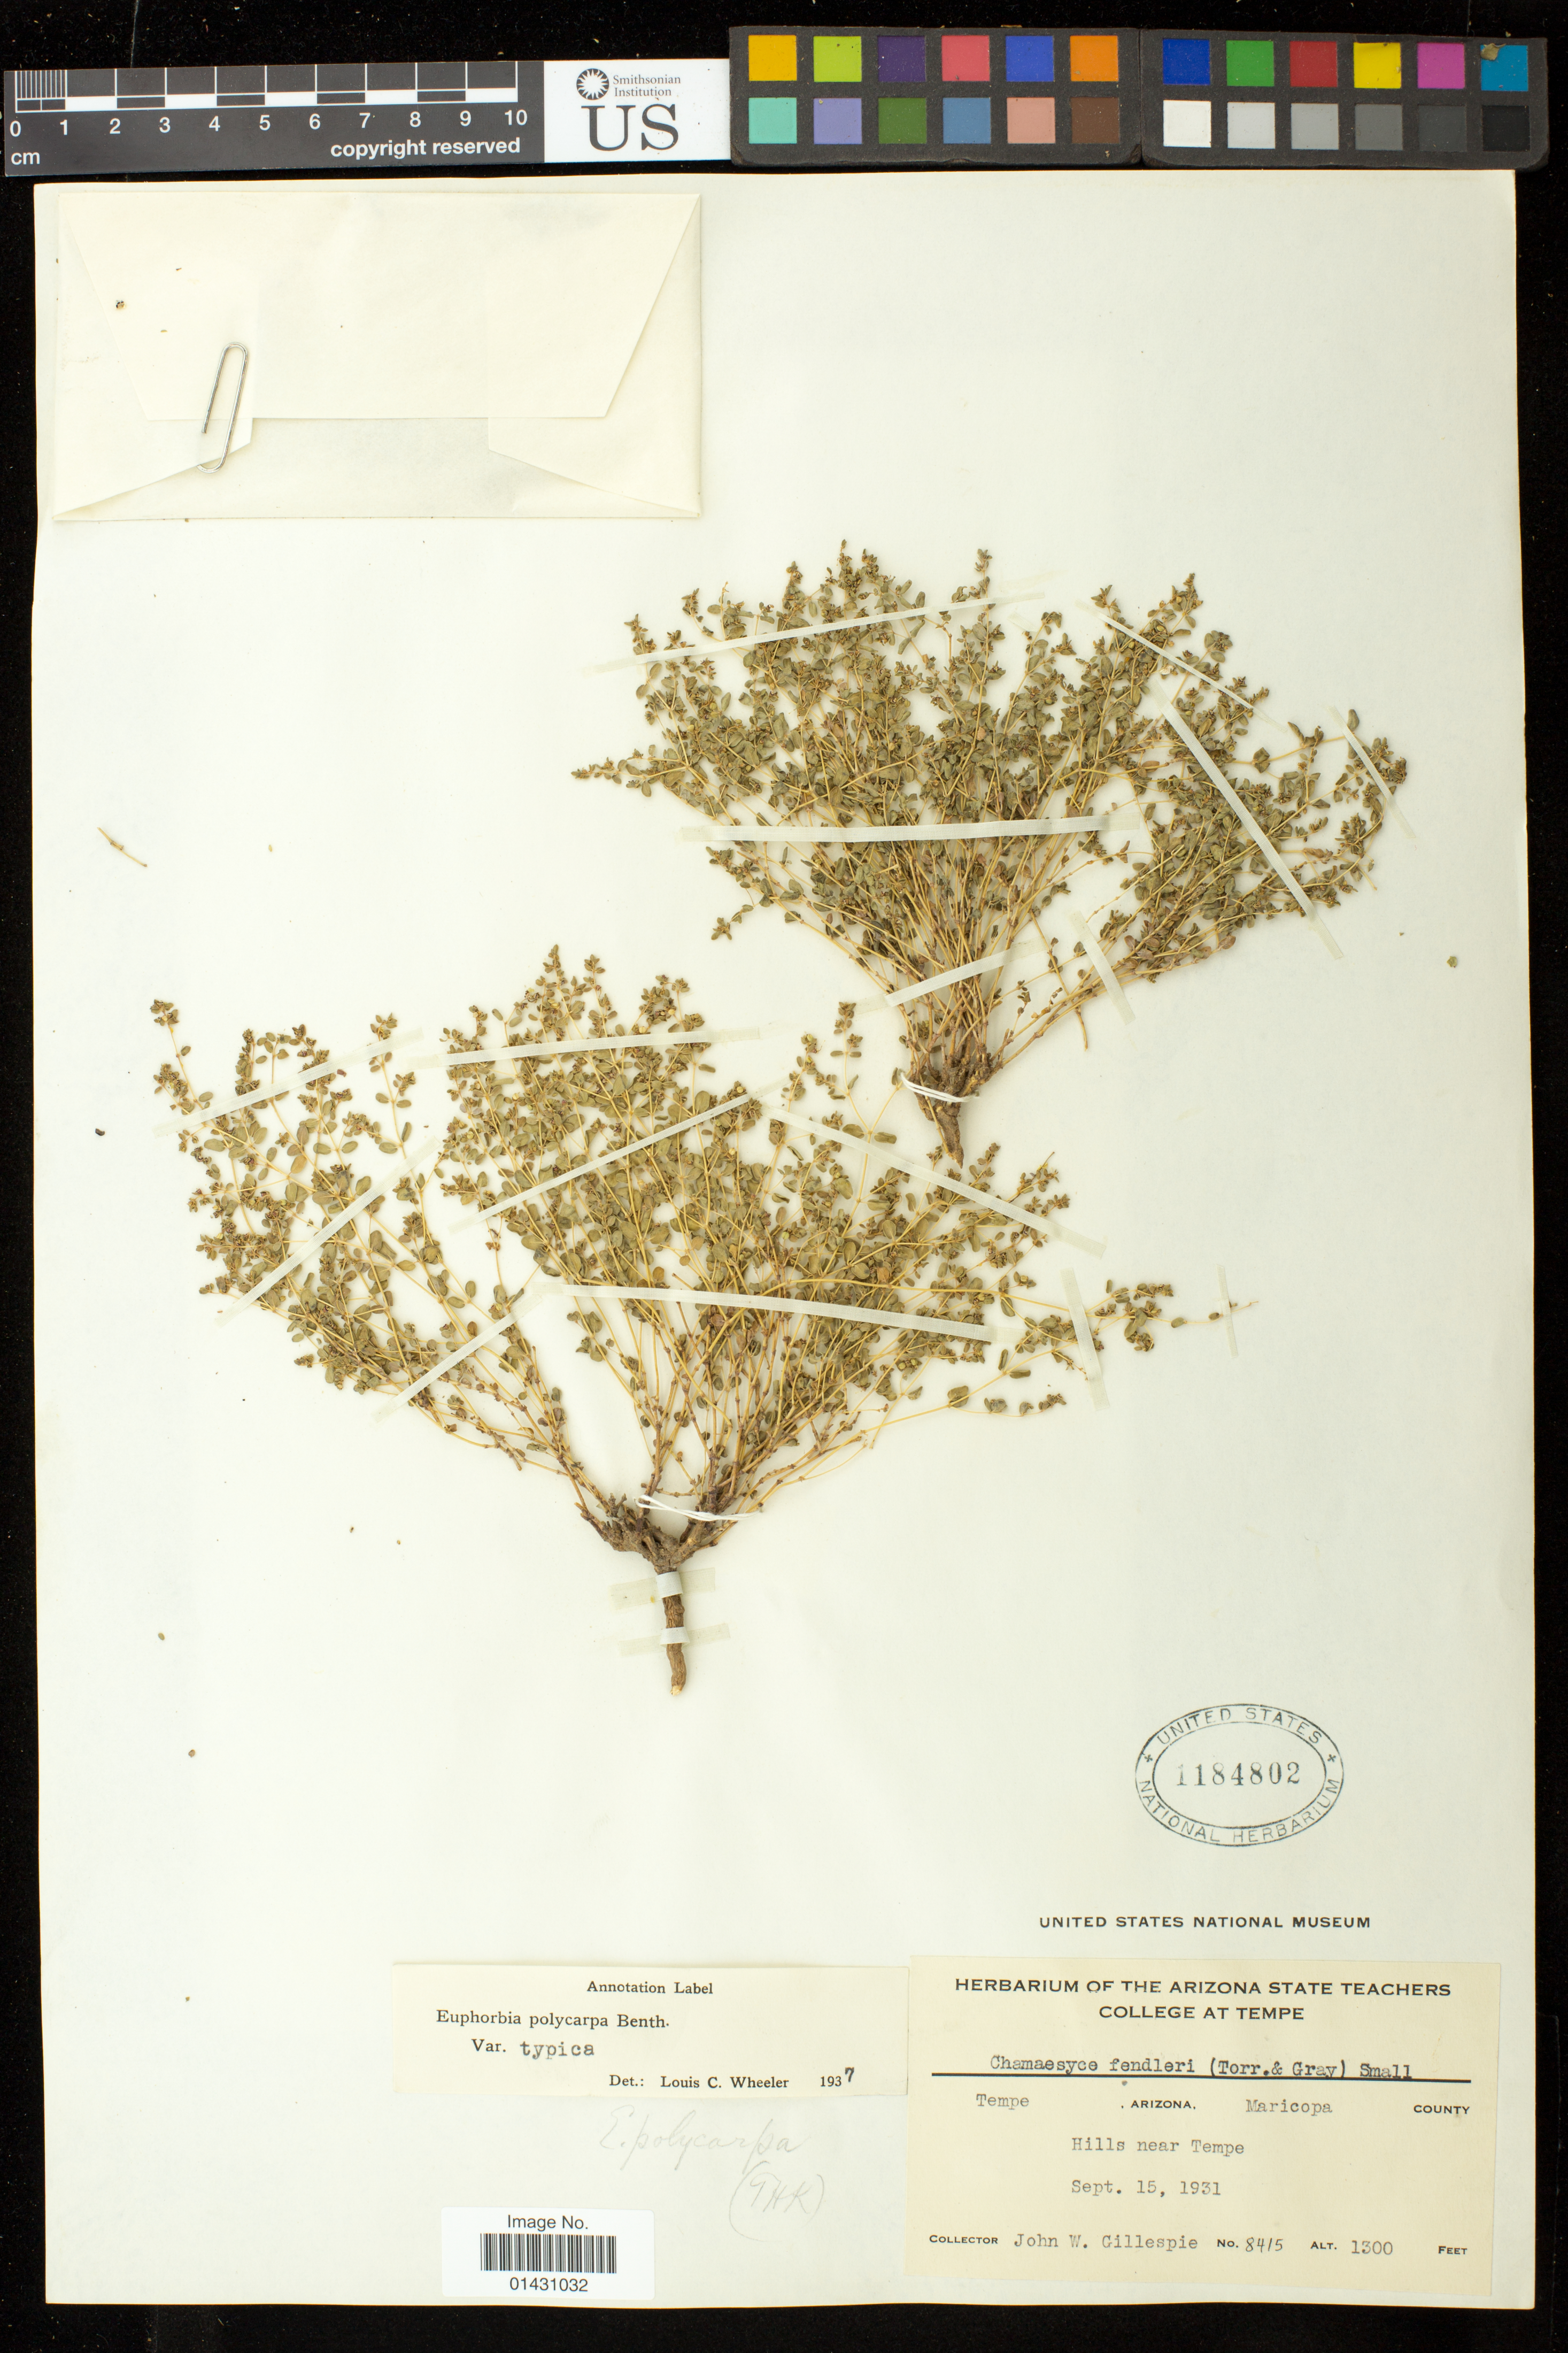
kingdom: Plantae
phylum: Tracheophyta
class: Magnoliopsida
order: Malpighiales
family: Euphorbiaceae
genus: Euphorbia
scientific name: Euphorbia polycarpa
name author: Benth.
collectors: J. W. Gillespie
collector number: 8415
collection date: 1931-09-15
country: United States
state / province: Arizona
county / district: Maricopa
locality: Hills near Tempe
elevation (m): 396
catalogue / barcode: US 1184802